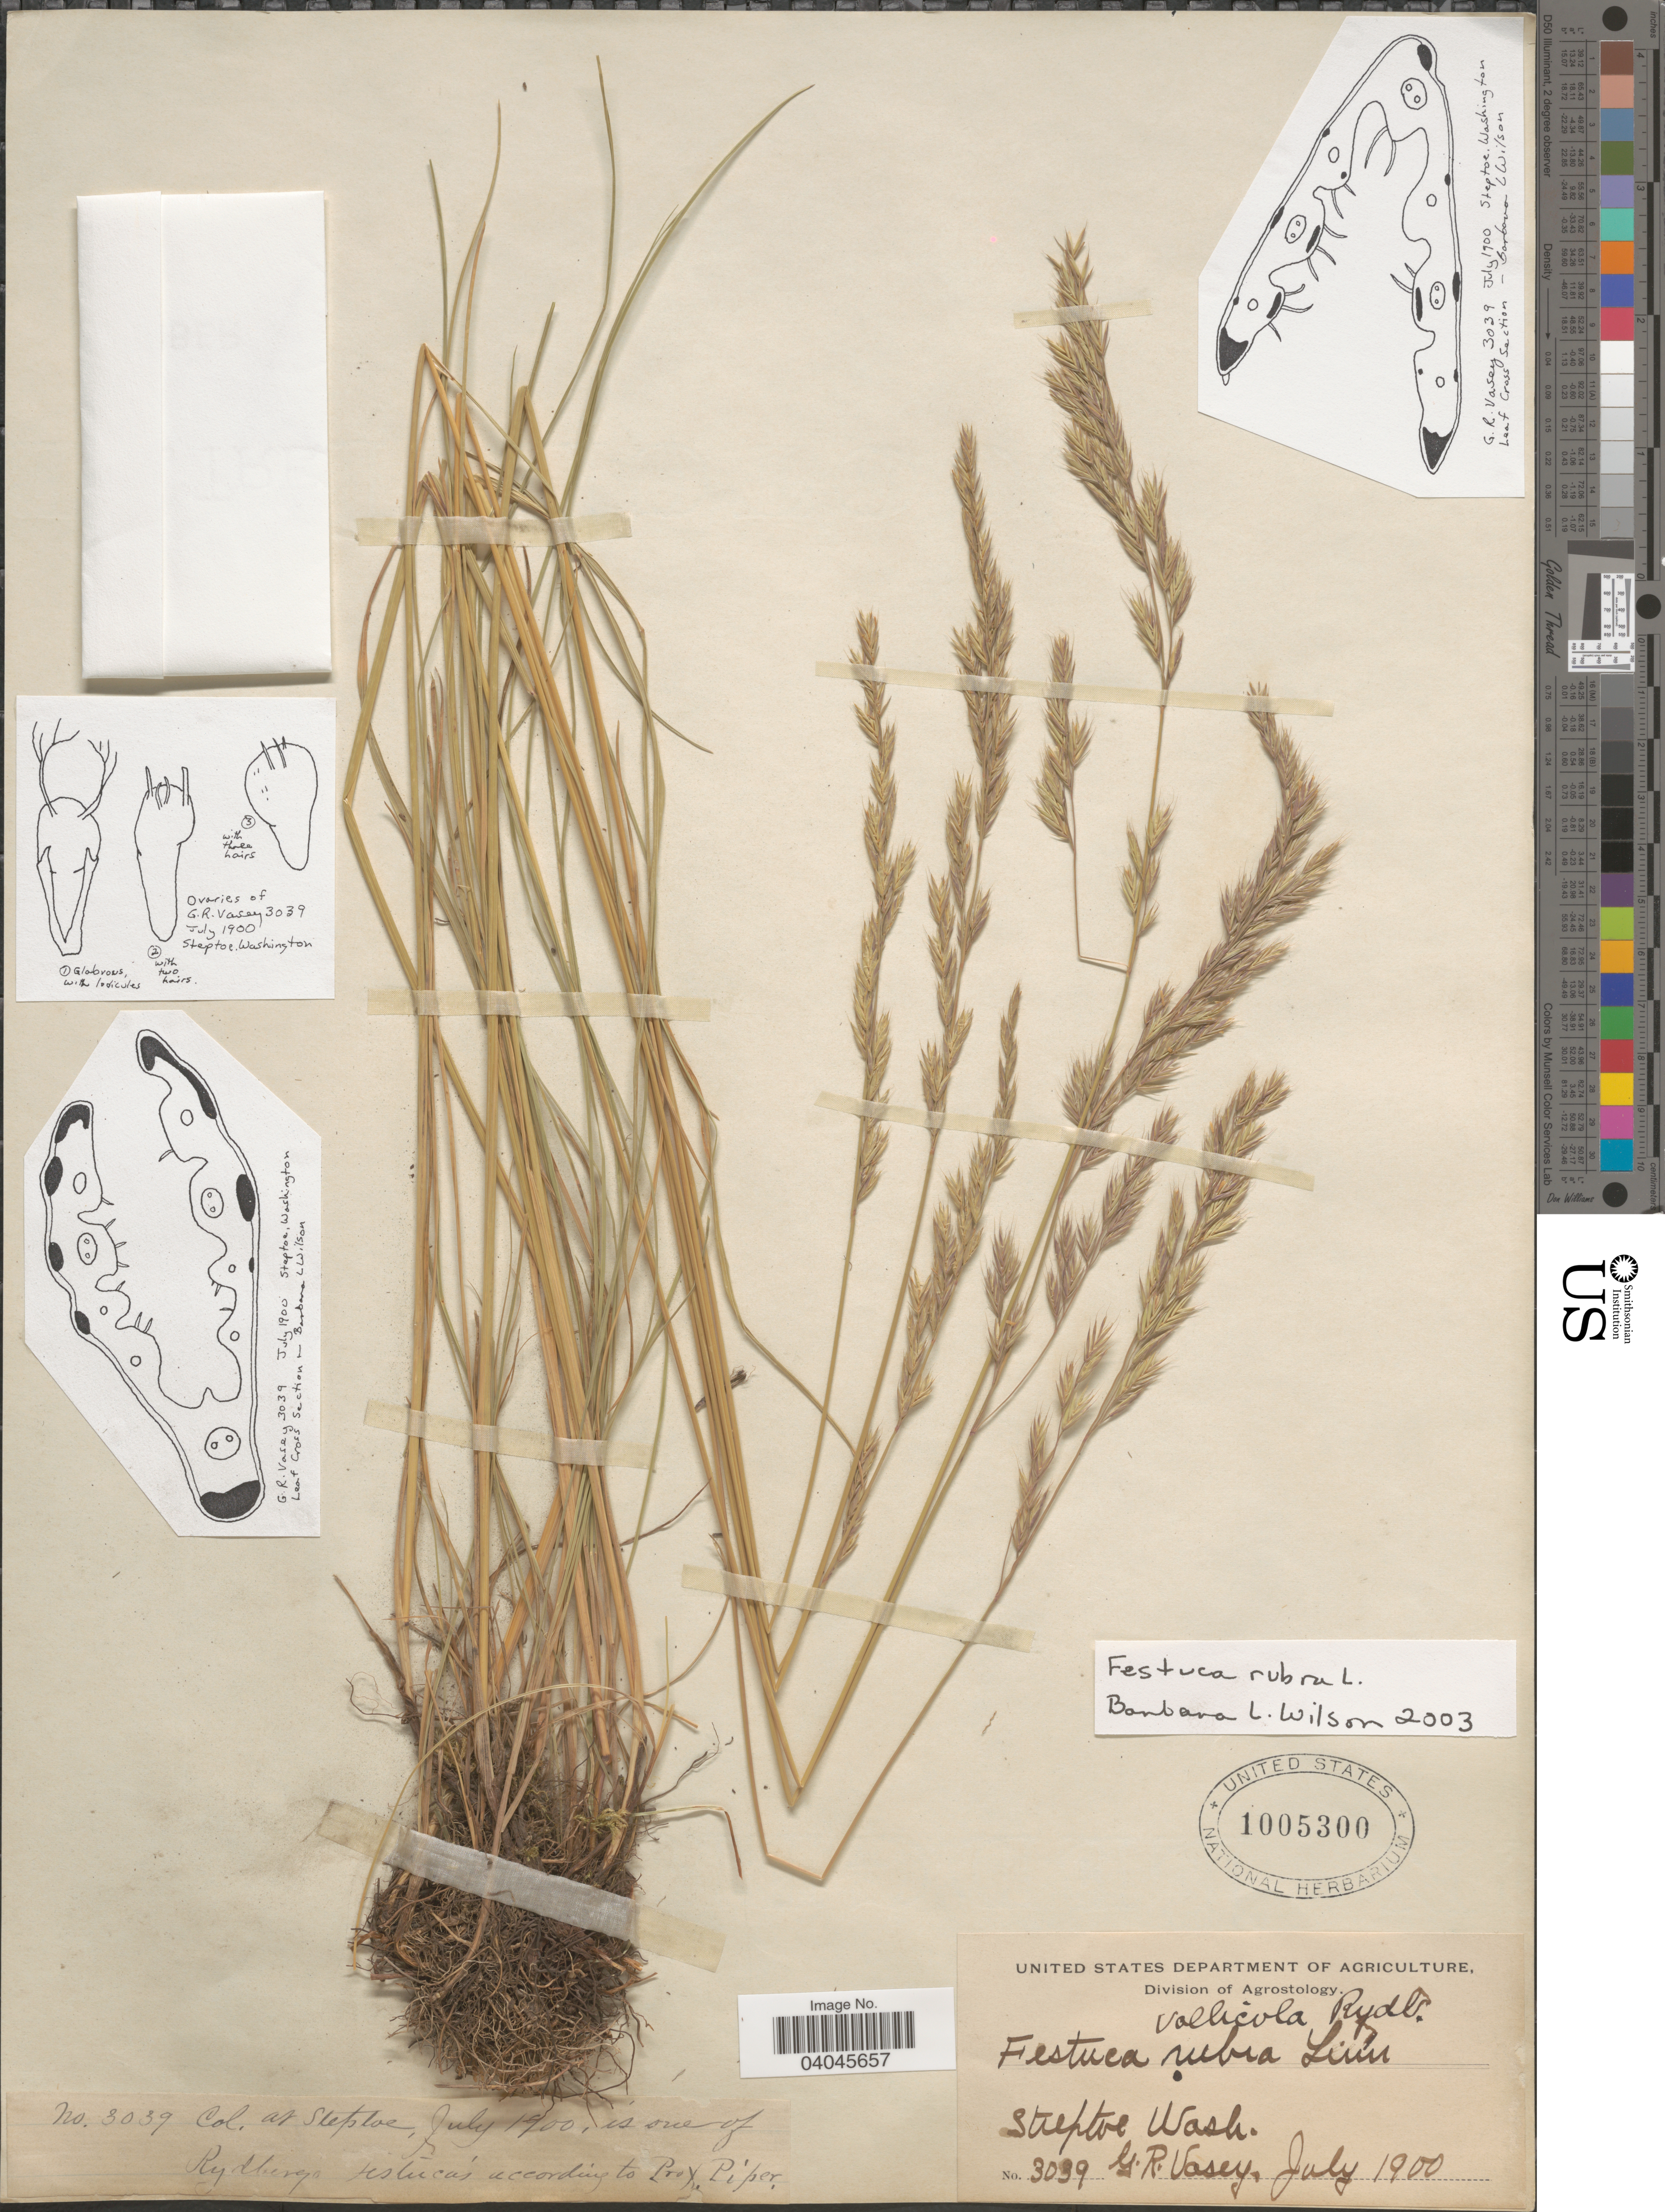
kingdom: Plantae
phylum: Tracheophyta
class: Liliopsida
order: Poales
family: Poaceae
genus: Festuca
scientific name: Festuca rubra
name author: L.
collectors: G. R. Vasey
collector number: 3039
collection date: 1900-07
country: United States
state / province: Washington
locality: Steptoe.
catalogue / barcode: US 1005300